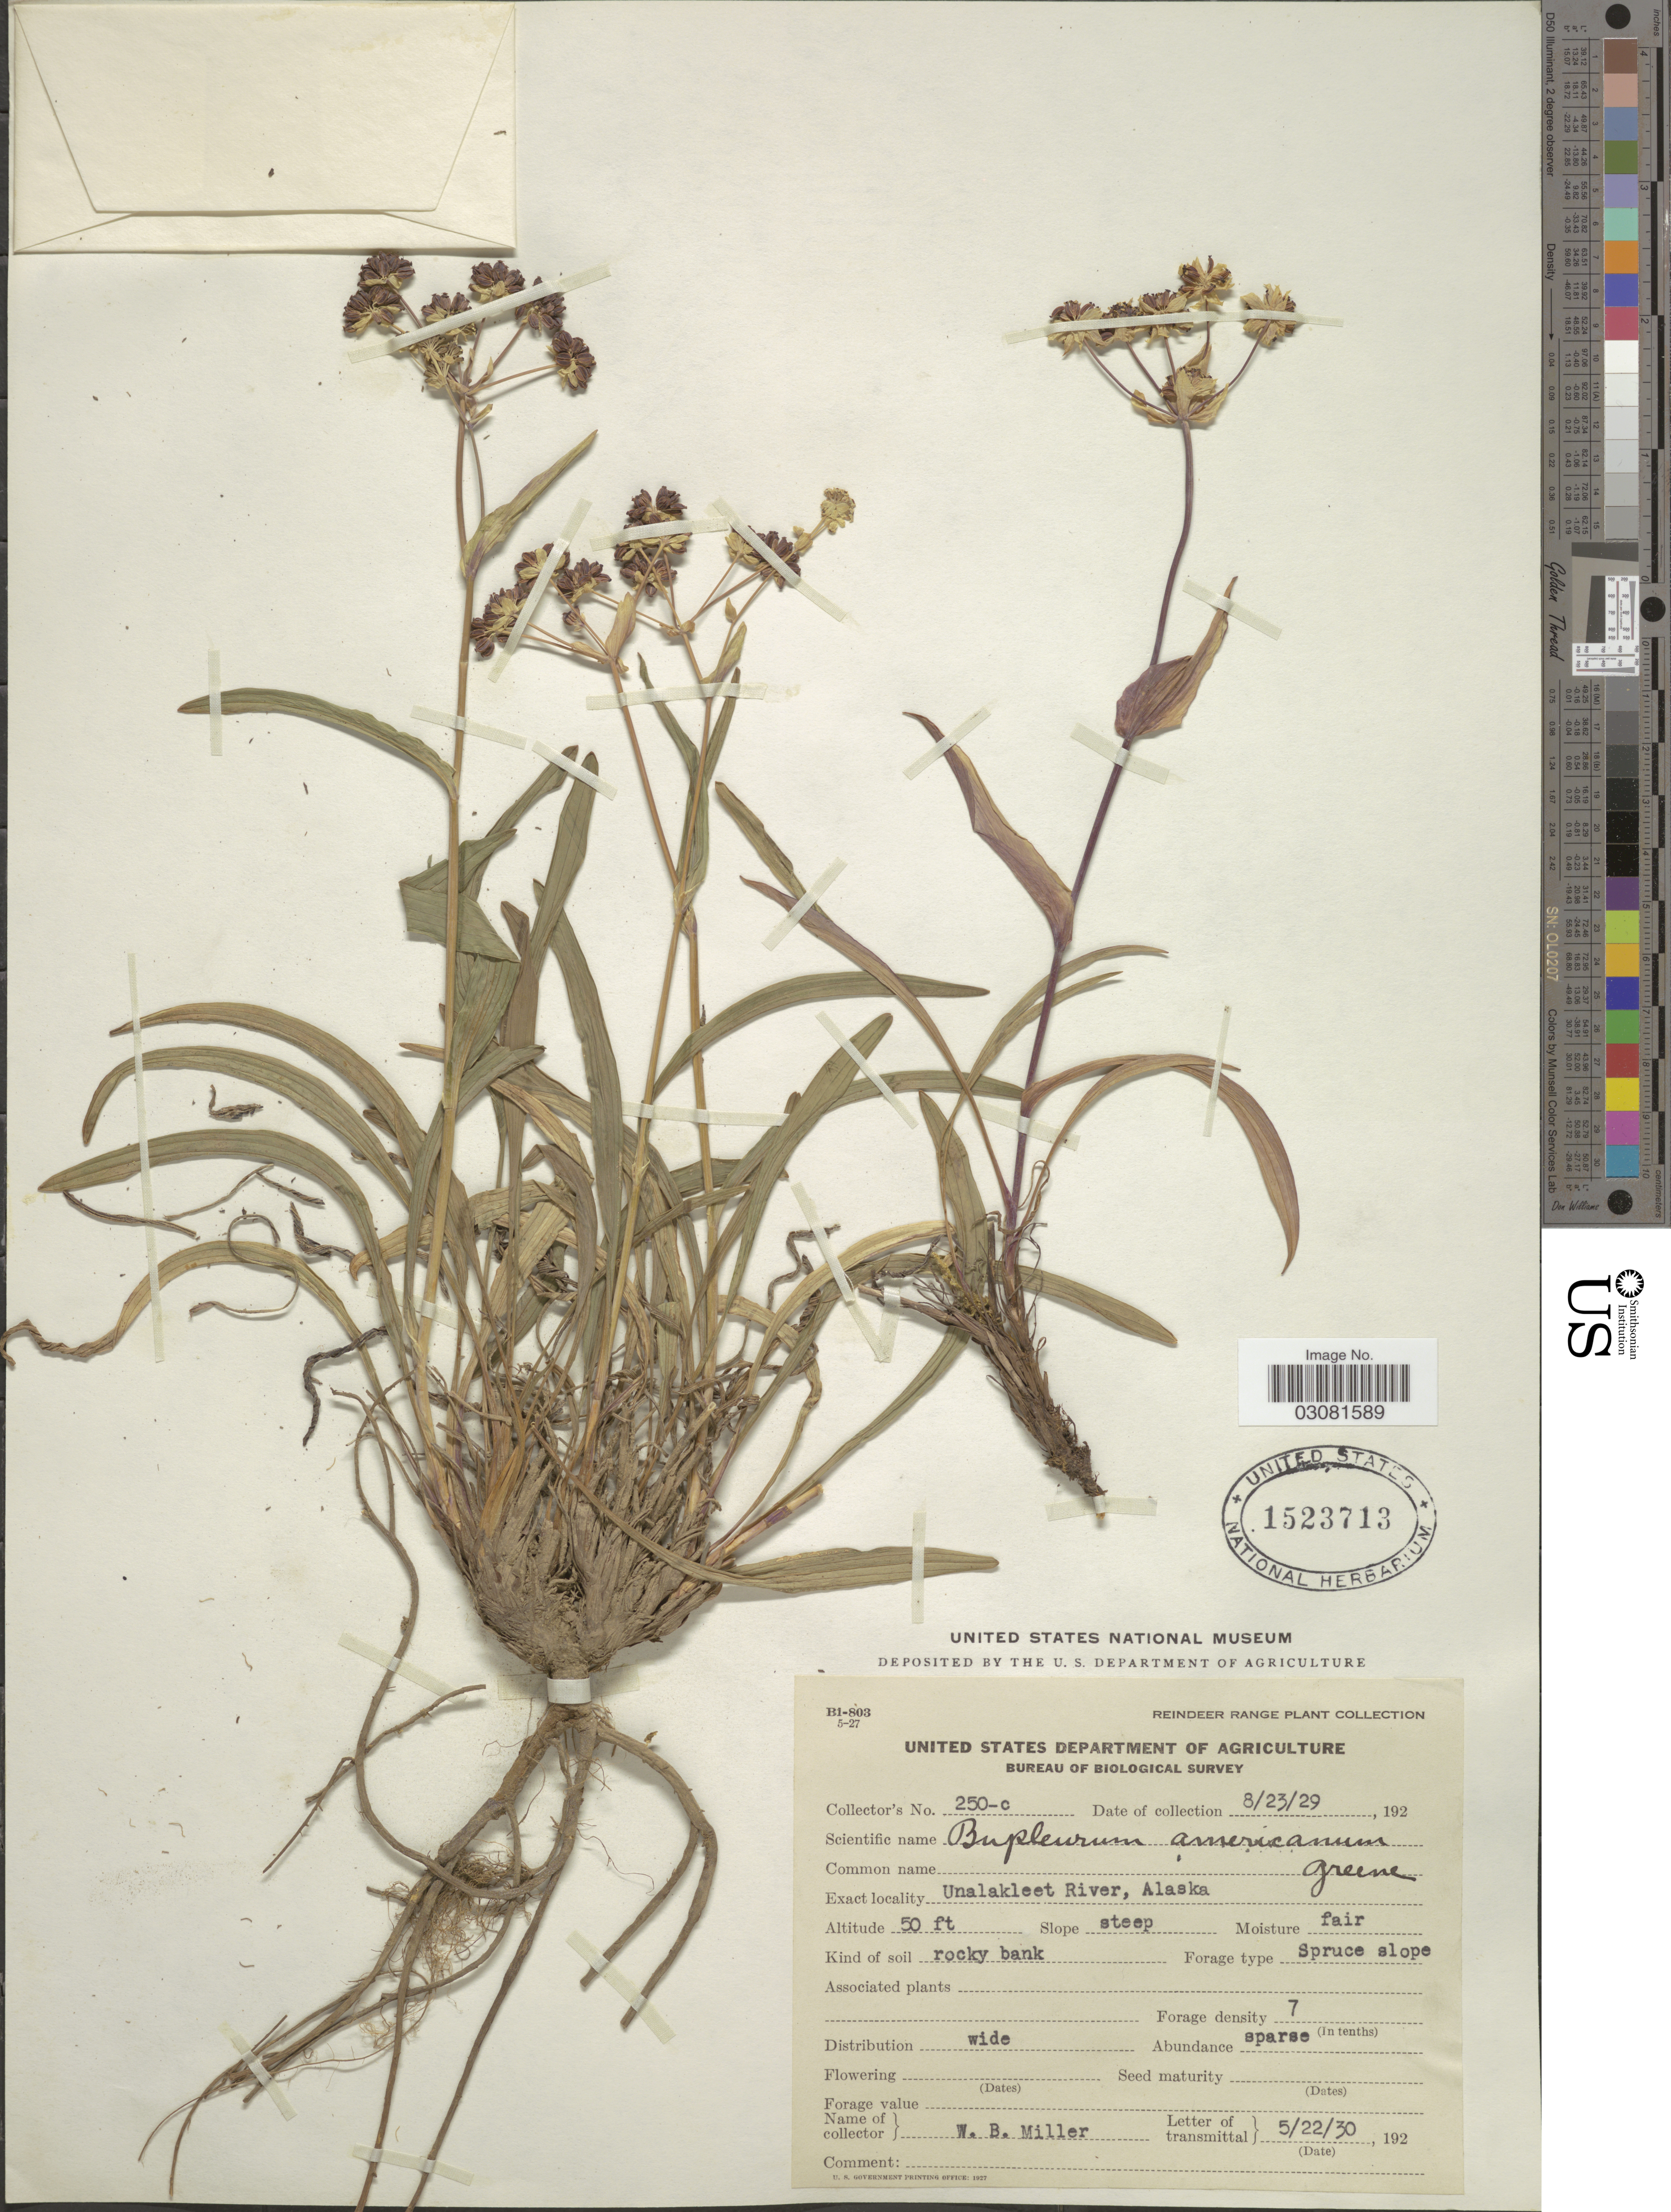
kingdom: Plantae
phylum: Tracheophyta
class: Magnoliopsida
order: Apiales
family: Apiaceae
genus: Bupleurum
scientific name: Bupleurum americanum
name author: J.M. Coult. & Rose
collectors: W. Miller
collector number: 250-c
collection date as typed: Transcribed d/m/y: 23/8/29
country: United States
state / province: Alaska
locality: Unlakleet River.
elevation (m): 15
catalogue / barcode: US 1523713